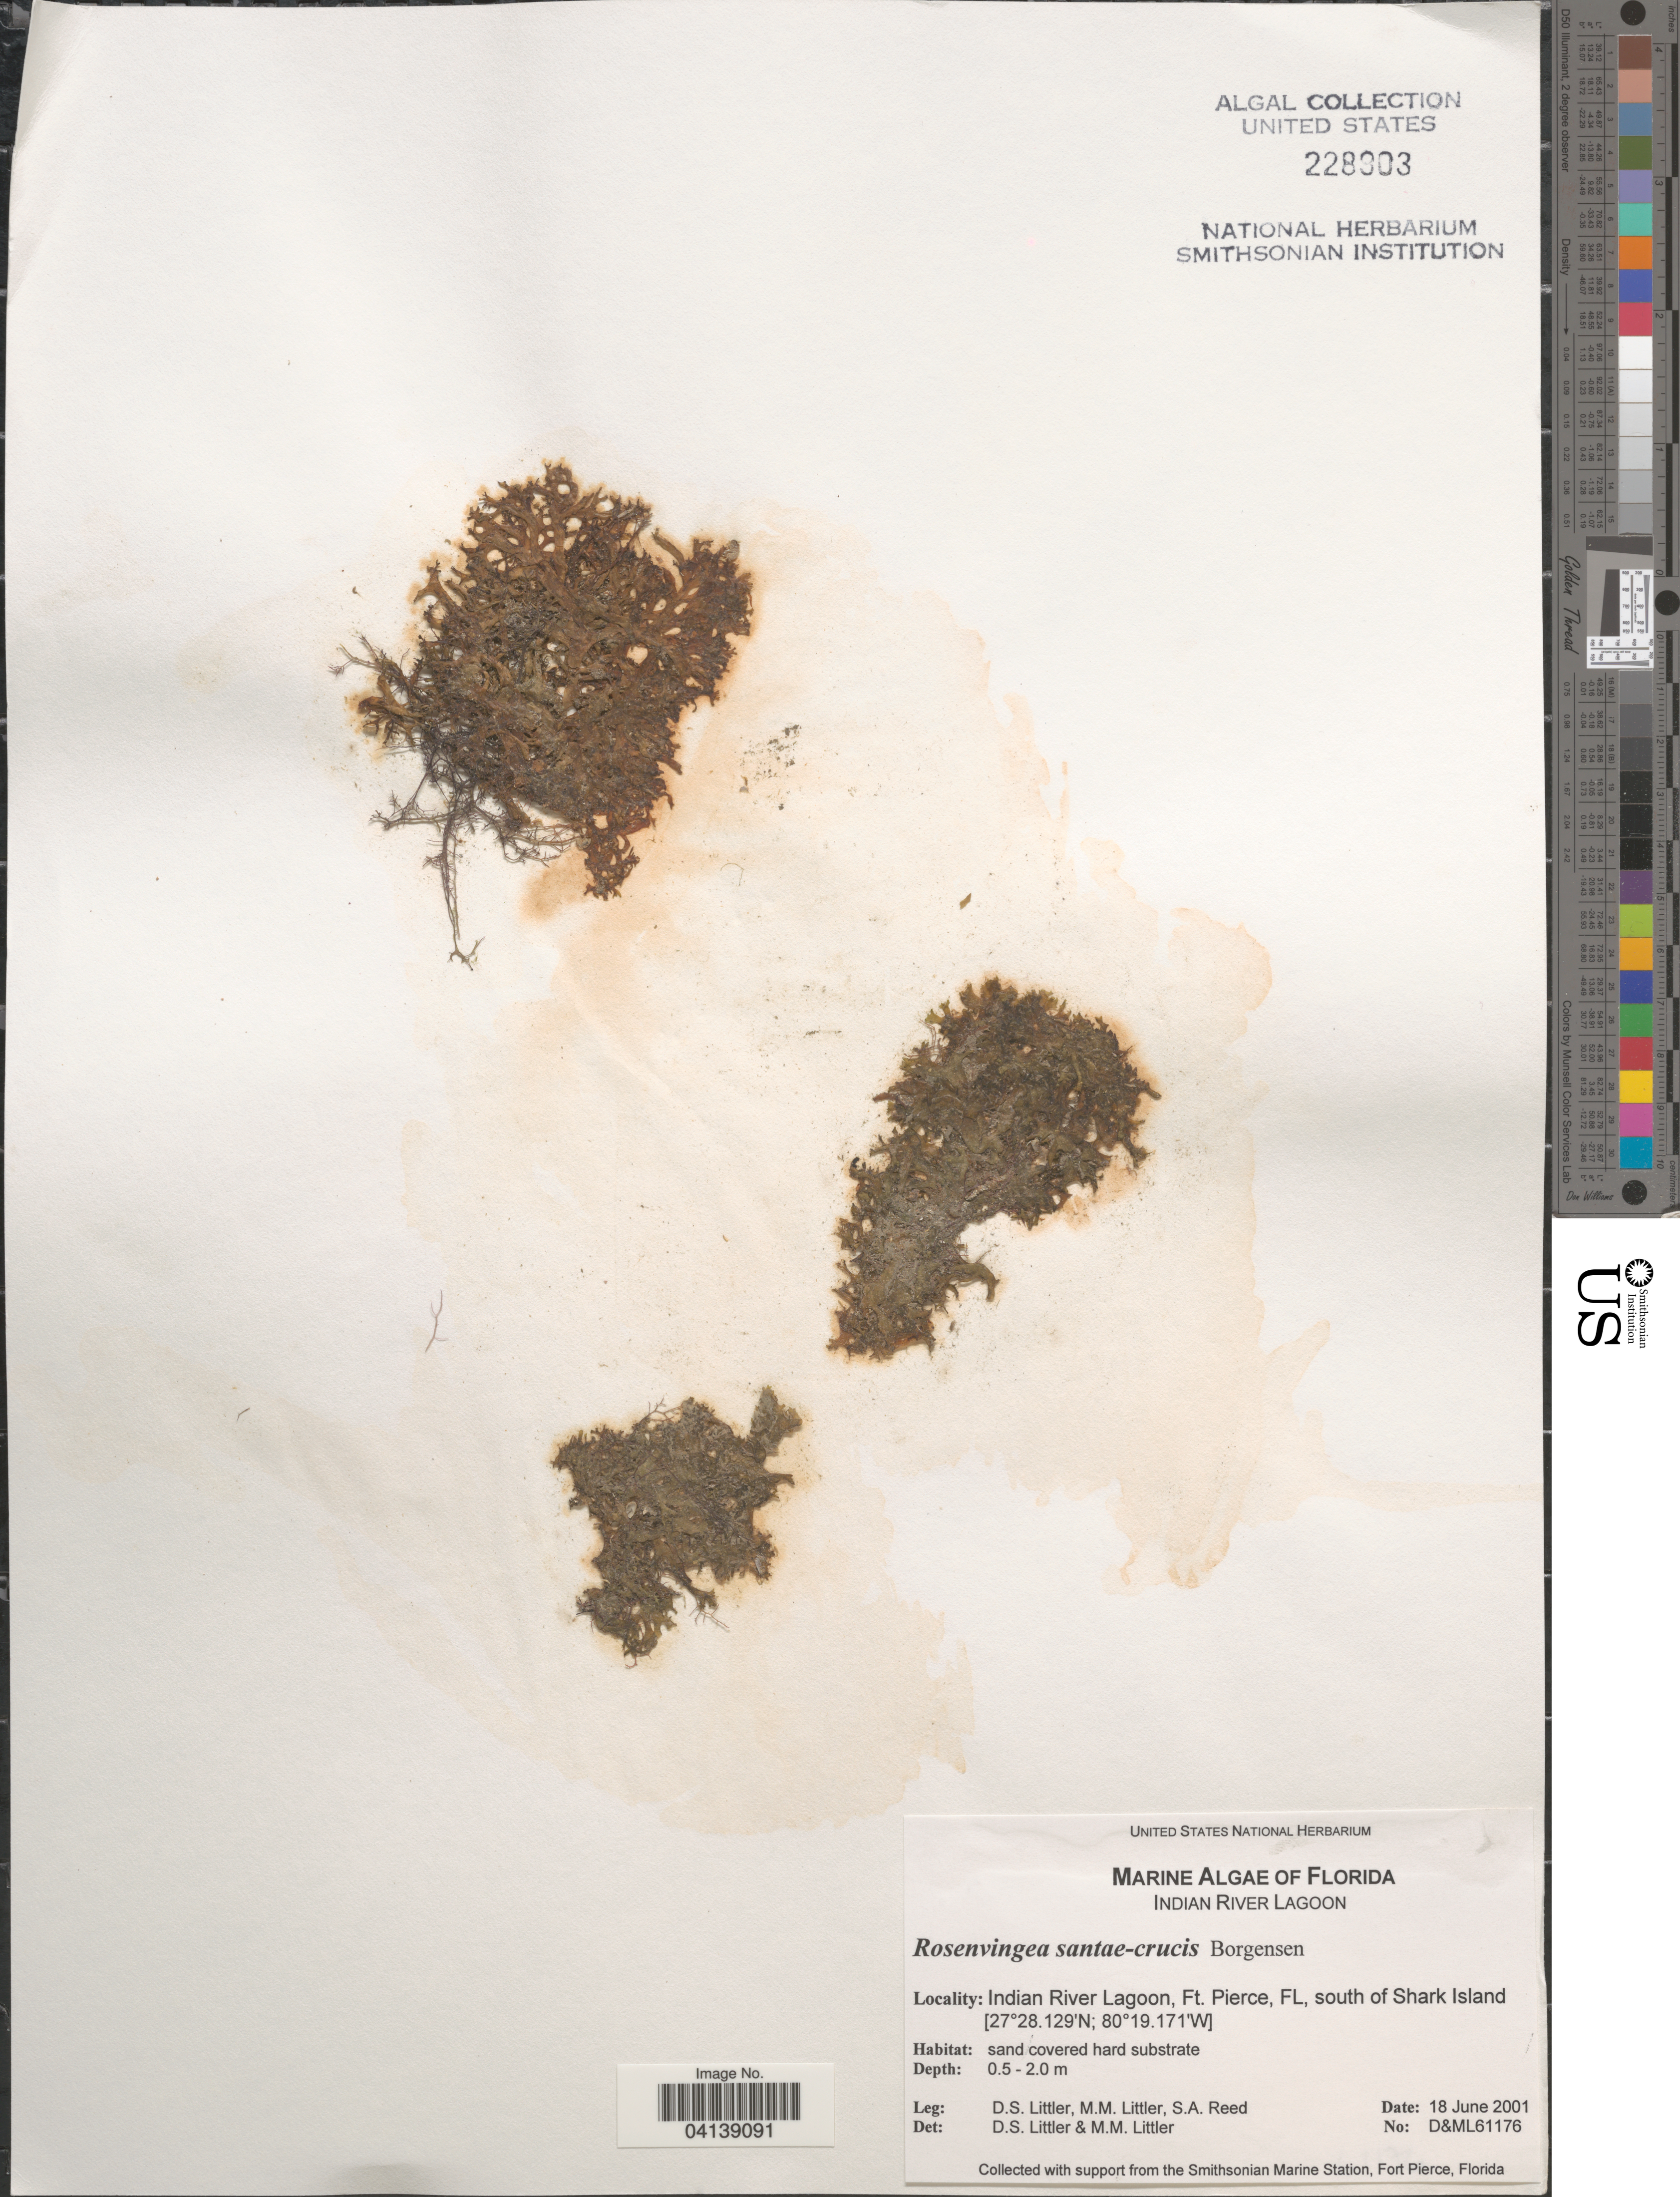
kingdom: Chromista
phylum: Ochrophyta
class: Phaeophyceae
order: Scytosiphonales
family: Scytosiphonaceae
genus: Rosenvingea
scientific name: Rosenvingea sanctae-crucis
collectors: D. S. Littler & S. Reed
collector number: D&ML61176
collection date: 2001-06-18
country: United States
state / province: Florida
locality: Indian River Lagoon, Ft. Pierce, south of Shark Island.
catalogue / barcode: US 228903